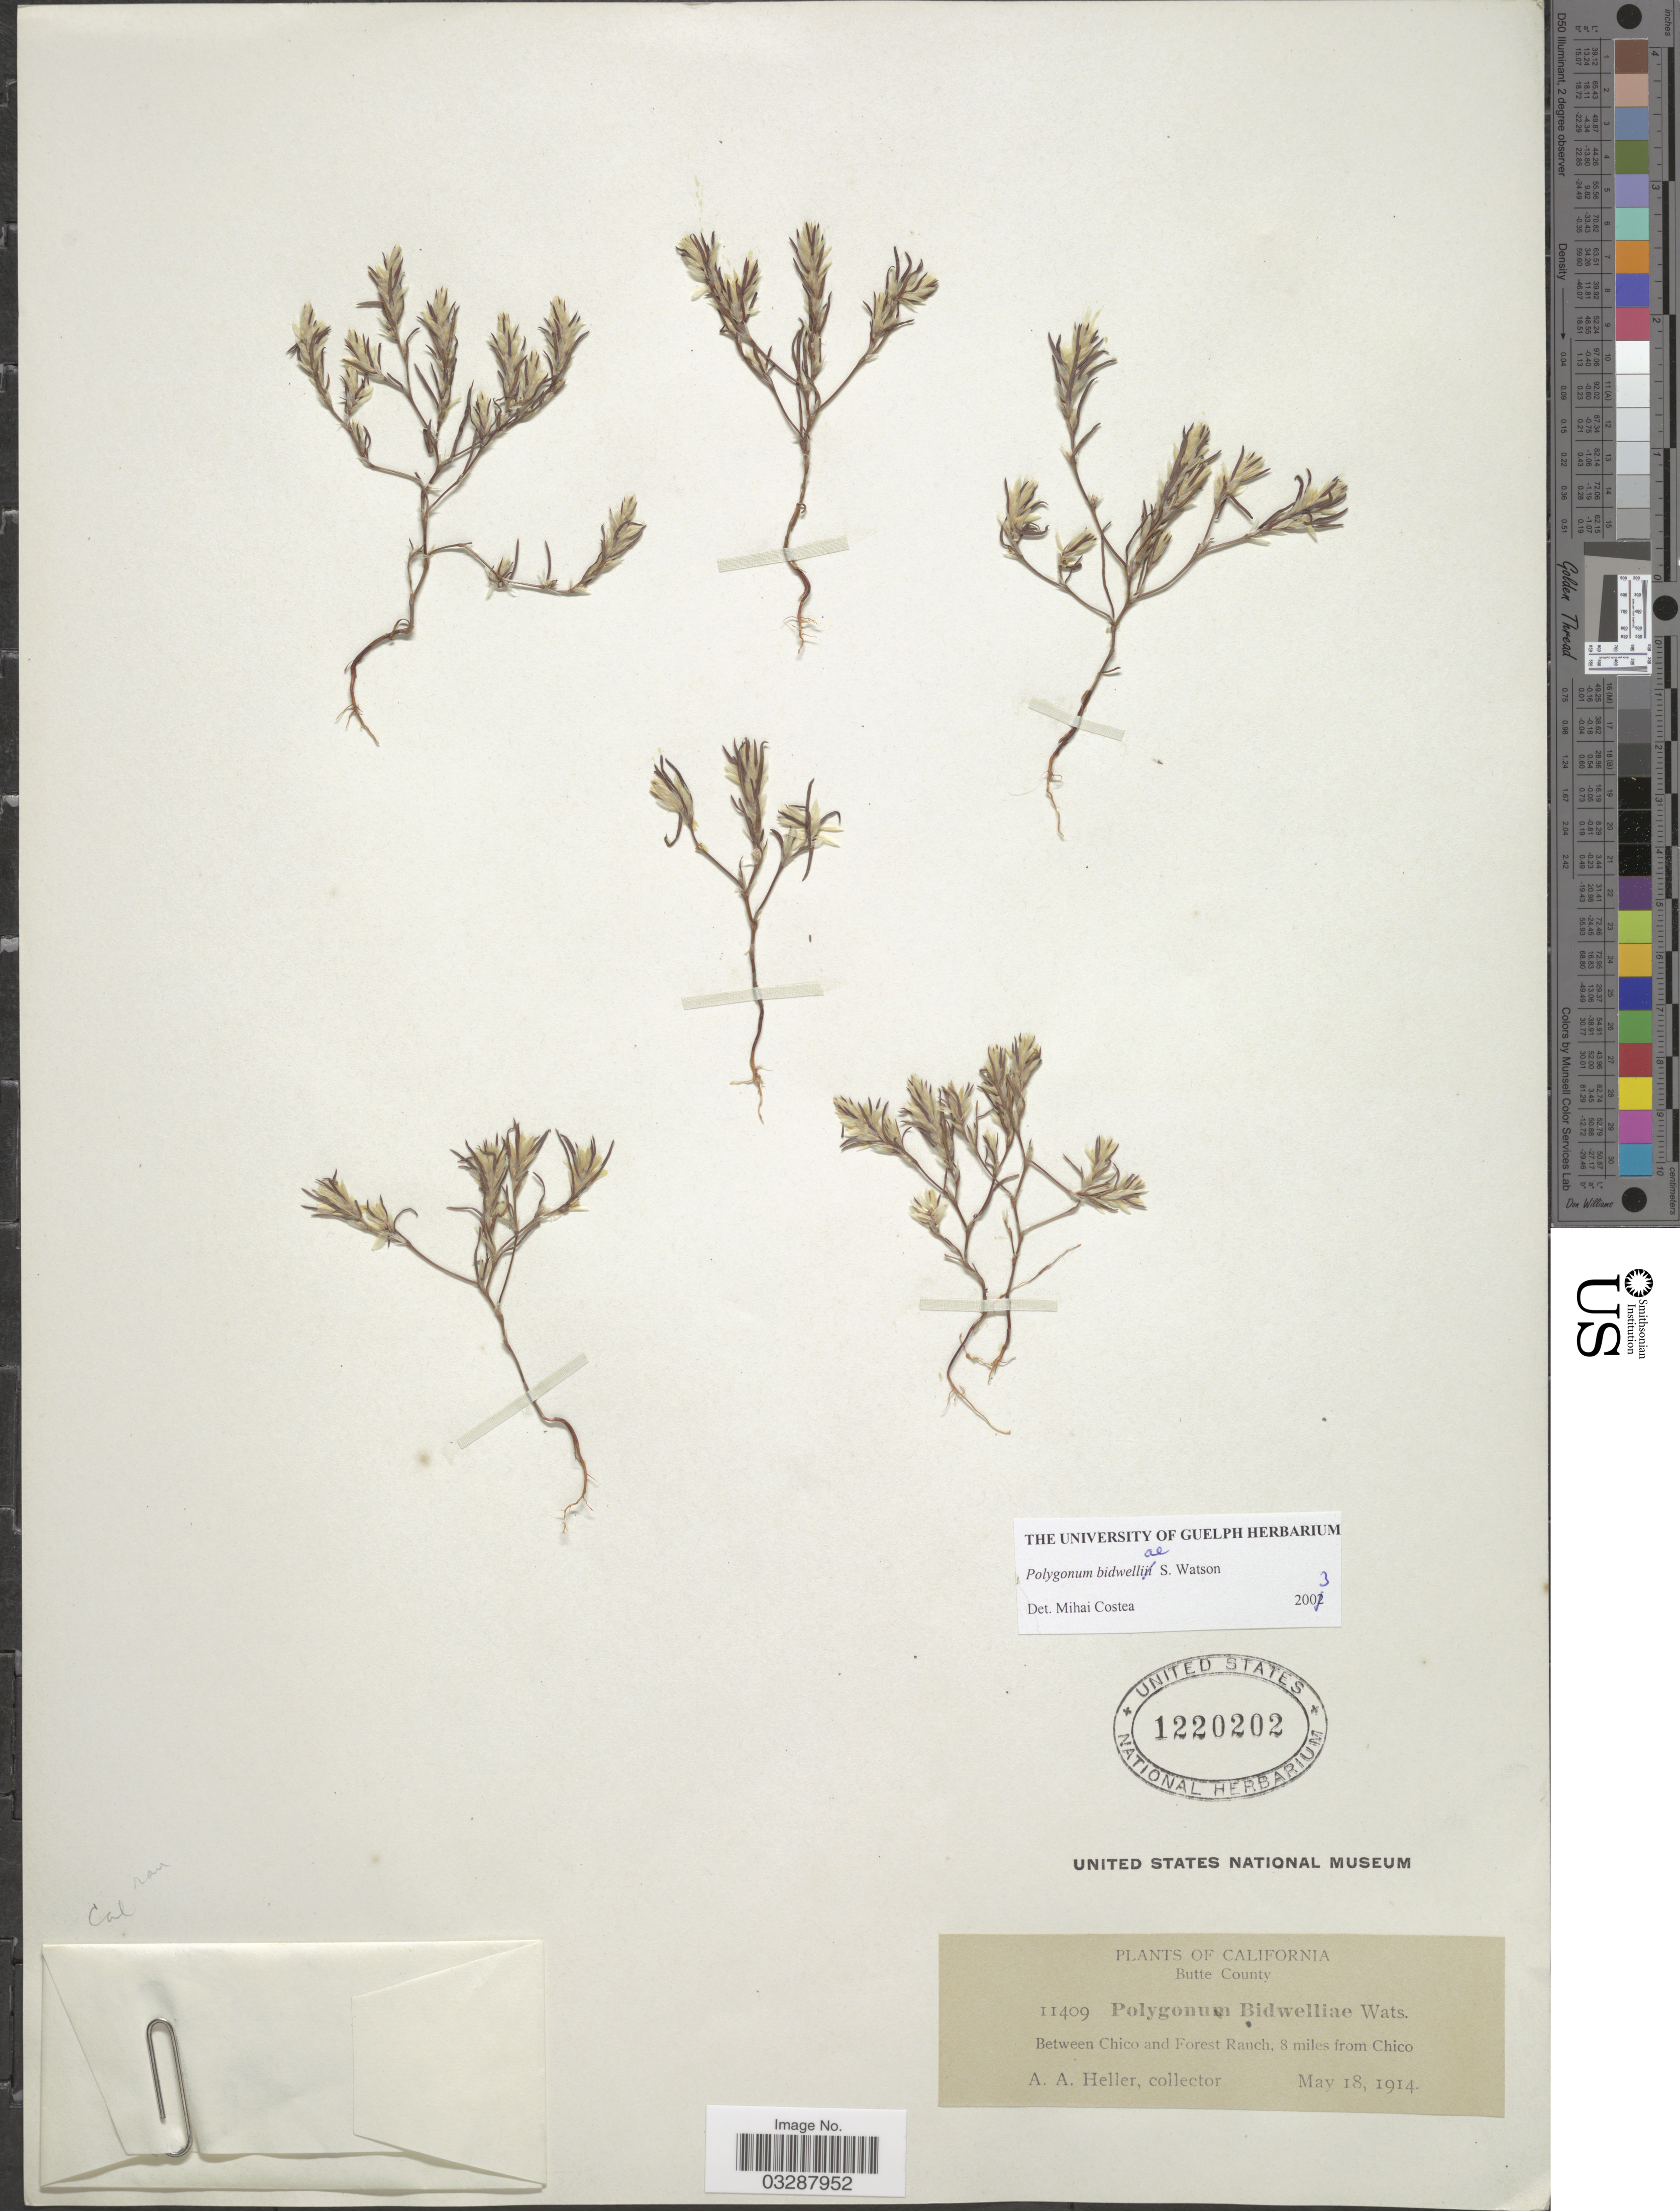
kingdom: Plantae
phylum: Tracheophyta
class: Magnoliopsida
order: Caryophyllales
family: Polygonaceae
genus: Polygonum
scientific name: Polygonum bidwelliae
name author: S. Watson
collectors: A. A. Heller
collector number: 11409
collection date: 1914-05-18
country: United States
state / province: California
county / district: Butte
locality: Butte County, Between Chico and Forest Ranch, 8 miles from Chico.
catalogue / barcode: US 1220202